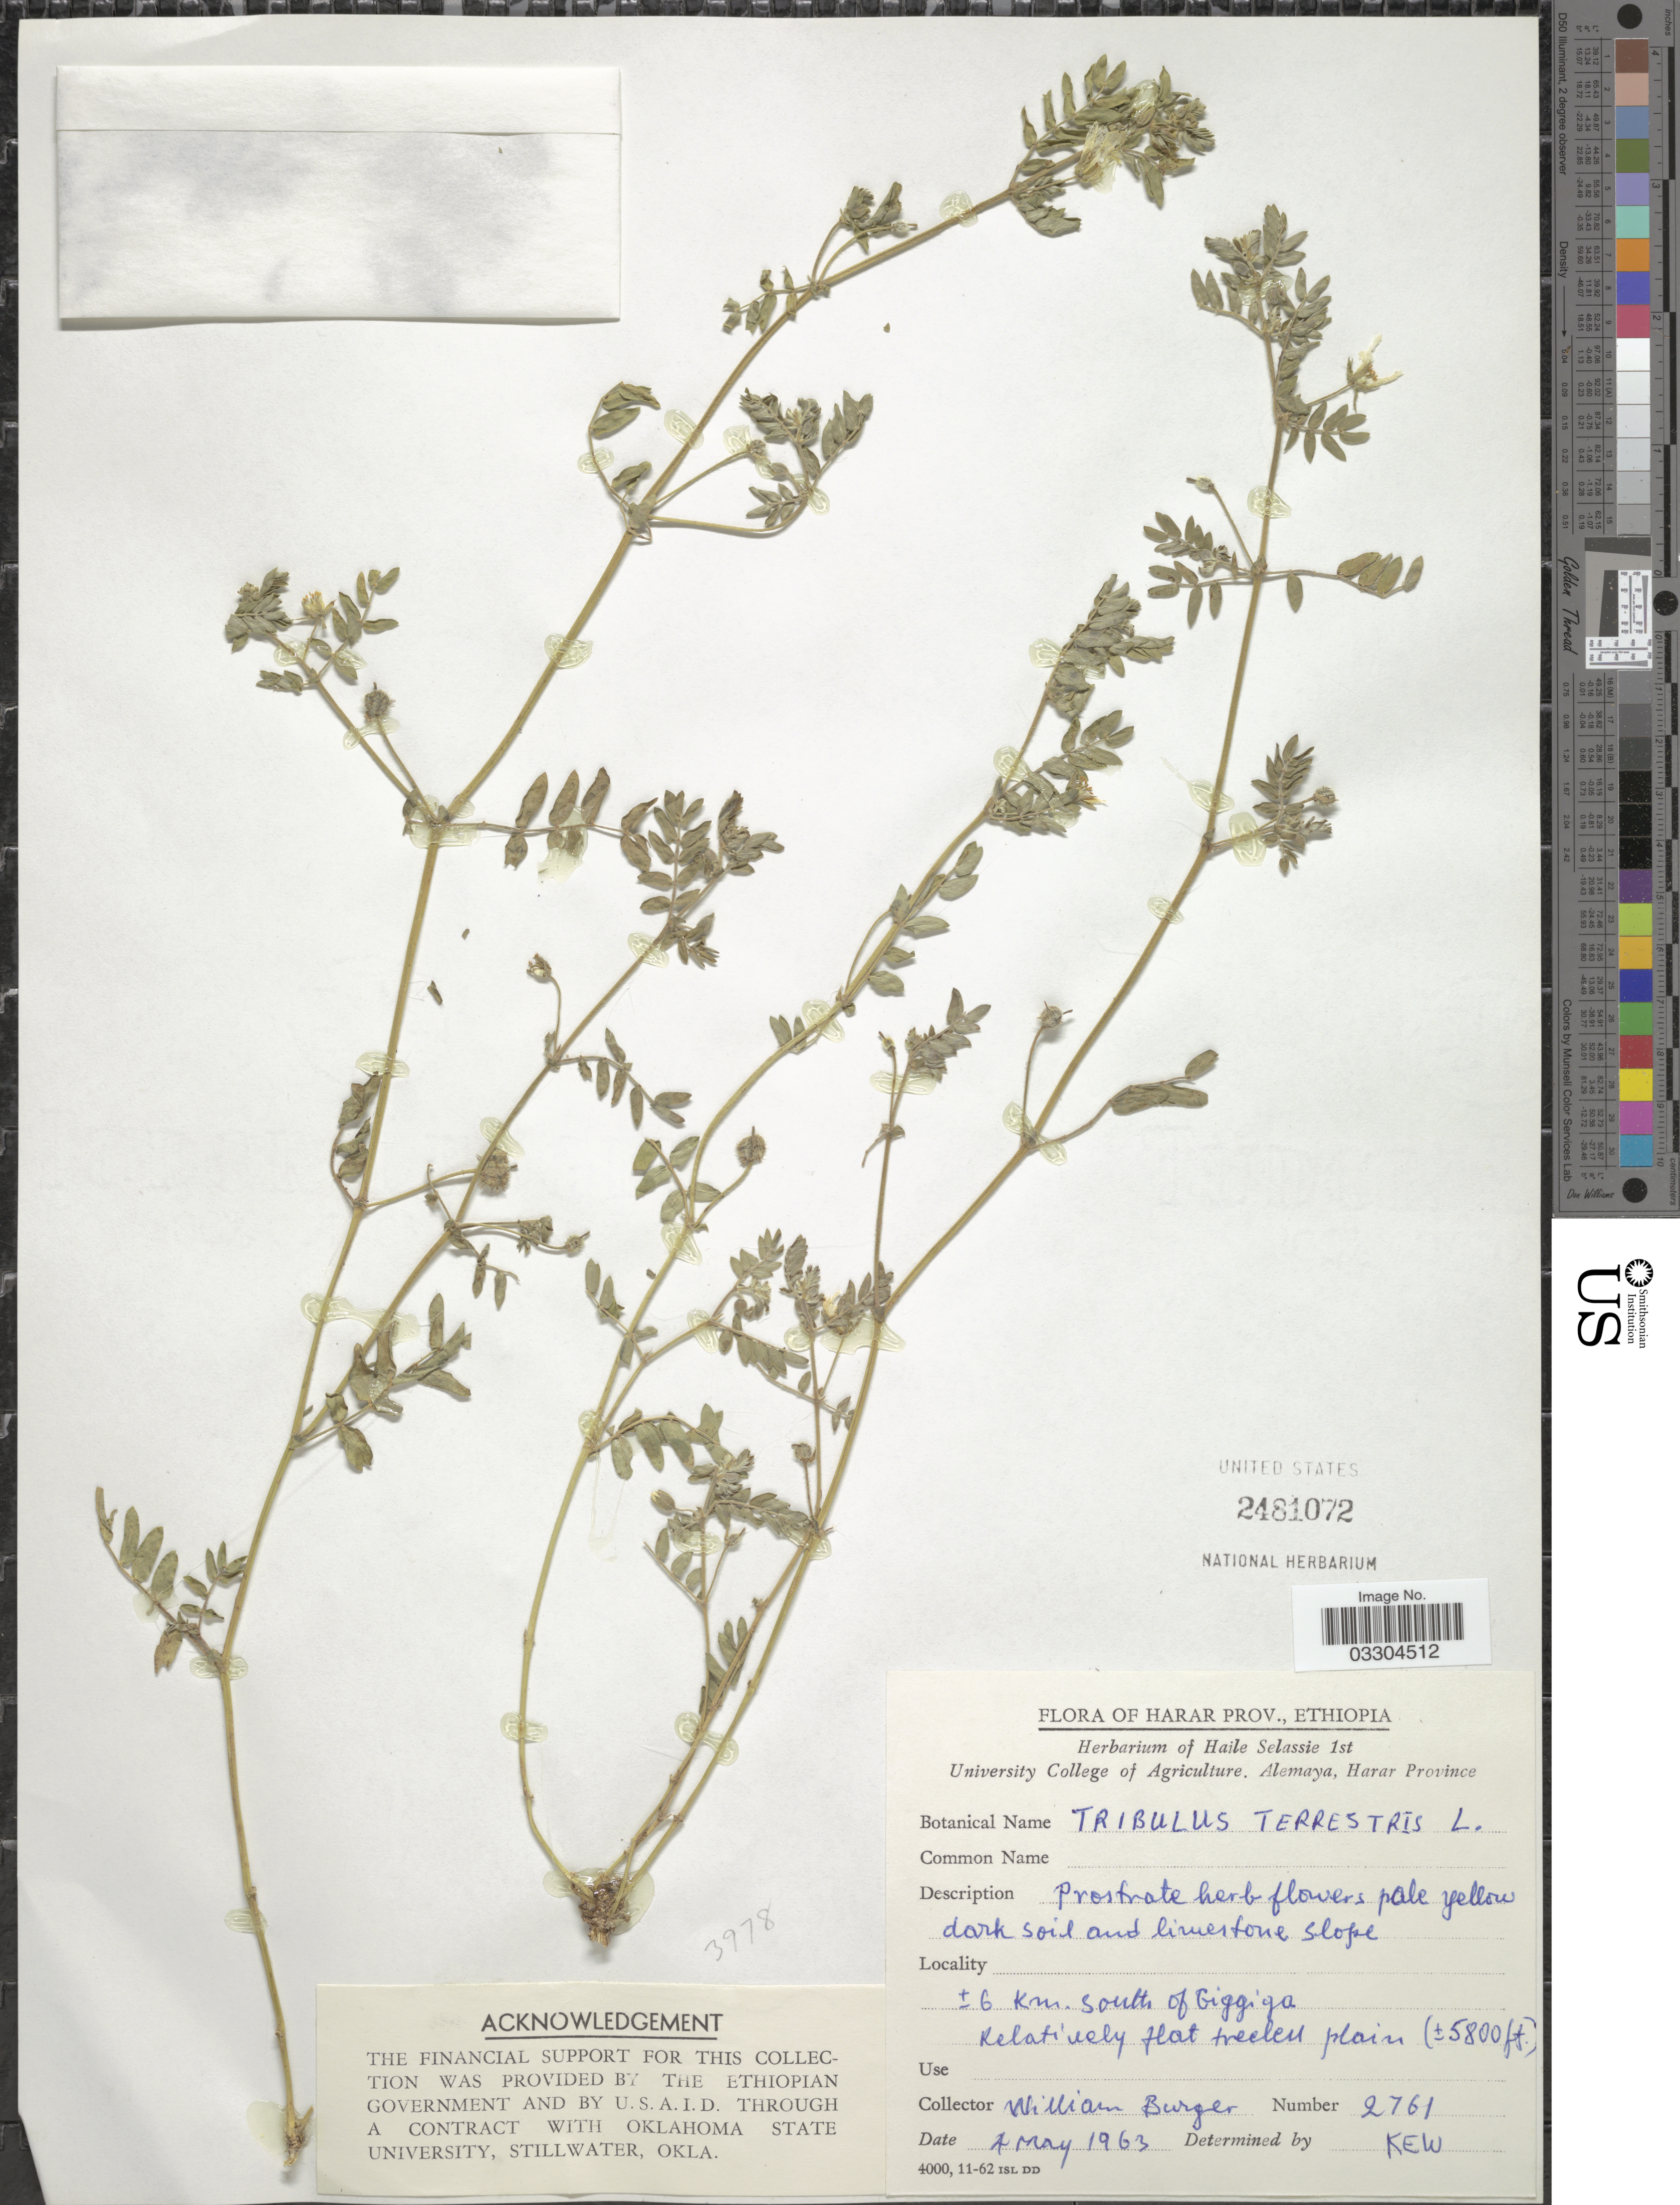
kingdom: Plantae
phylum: Tracheophyta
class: Magnoliopsida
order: Zygophyllales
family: Zygophyllaceae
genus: Tribulus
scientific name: Tribulus terrestris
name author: L.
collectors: W. Burger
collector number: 2761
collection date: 1963-05-04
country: Ethiopia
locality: Harar Prov. ± 6 km. south of Giggiga.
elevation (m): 1768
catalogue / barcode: US 2481072